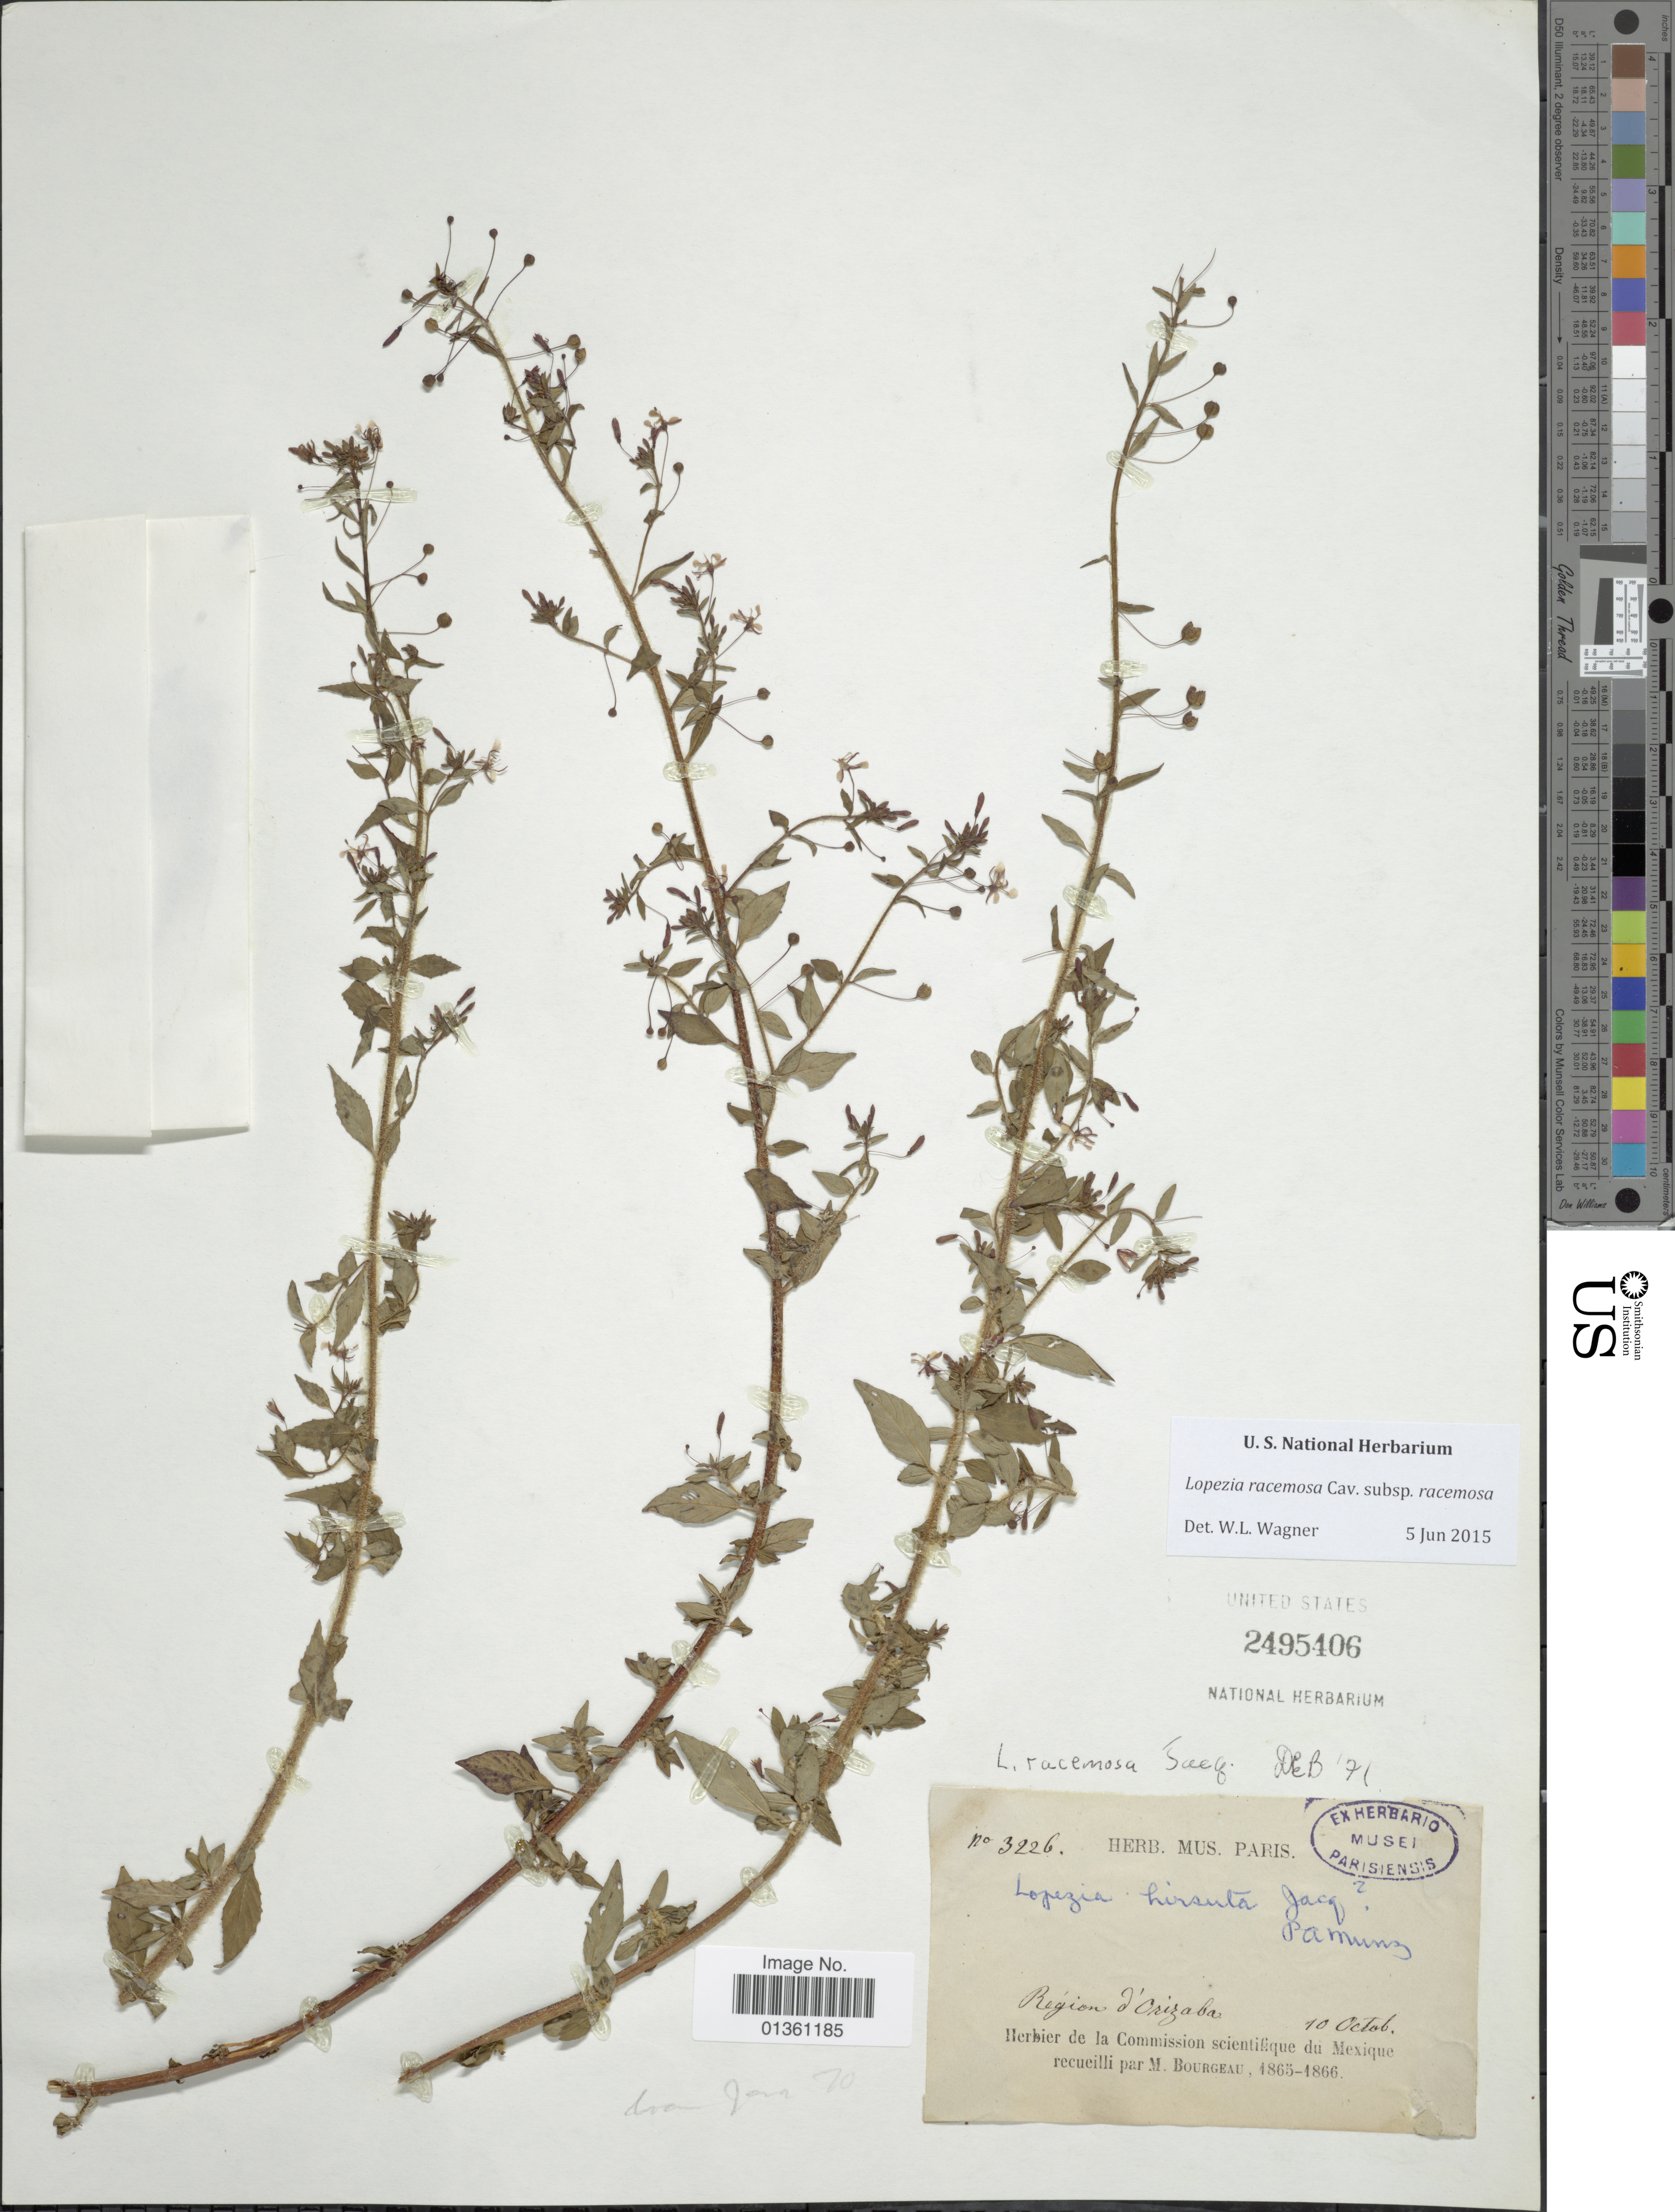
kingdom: Plantae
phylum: Tracheophyta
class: Magnoliopsida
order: Myrtales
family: Onagraceae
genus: Lopezia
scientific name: Lopezia racemosa subsp. racemosa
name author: Cav.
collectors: M. Bourgeau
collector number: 3226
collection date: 1865-10-10/1866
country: Mexico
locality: Région d'Orizaba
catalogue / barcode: US 2495406